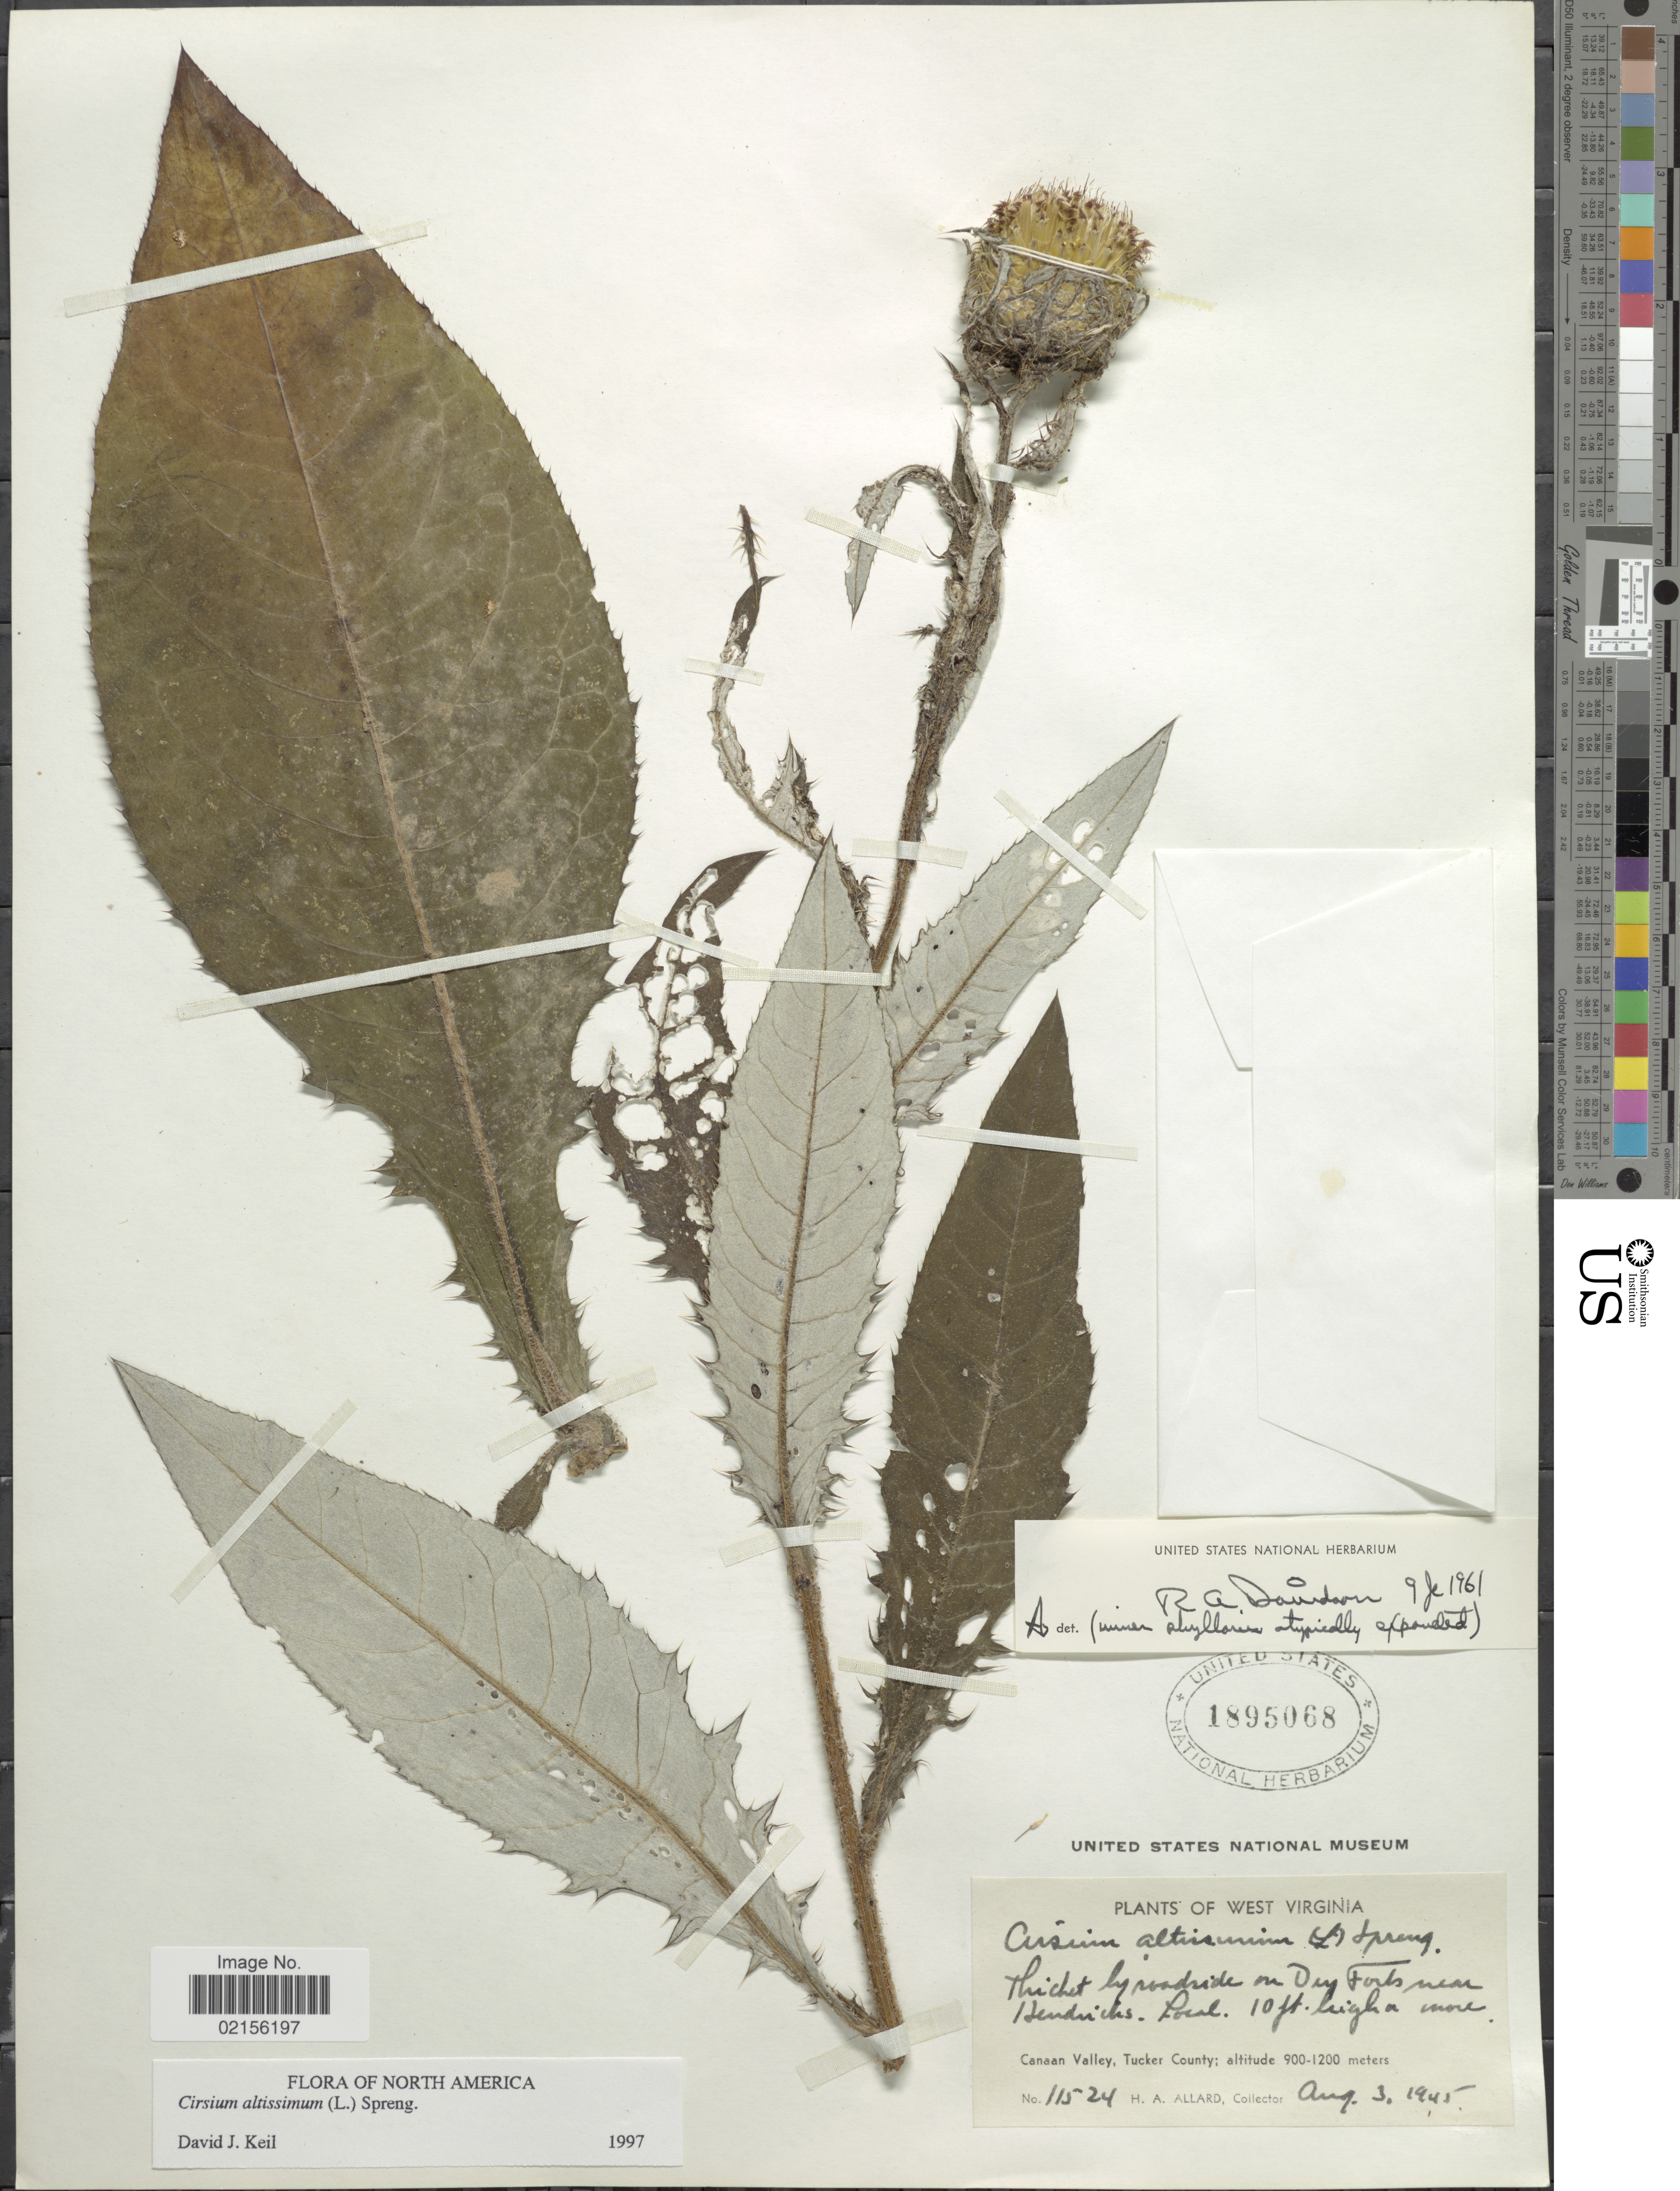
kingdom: Plantae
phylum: Tracheophyta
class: Magnoliopsida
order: Asterales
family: Asteraceae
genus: Cirsium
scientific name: Cirsium altissimum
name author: (L.) Spreng.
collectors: H. A. Allard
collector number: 11524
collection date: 1945-08-03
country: United States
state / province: West Virginia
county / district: Tucker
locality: Thicket by roadside on Dry forks near Hendricks, Canaan Valley, Tucker County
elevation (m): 900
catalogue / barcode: US 1895068